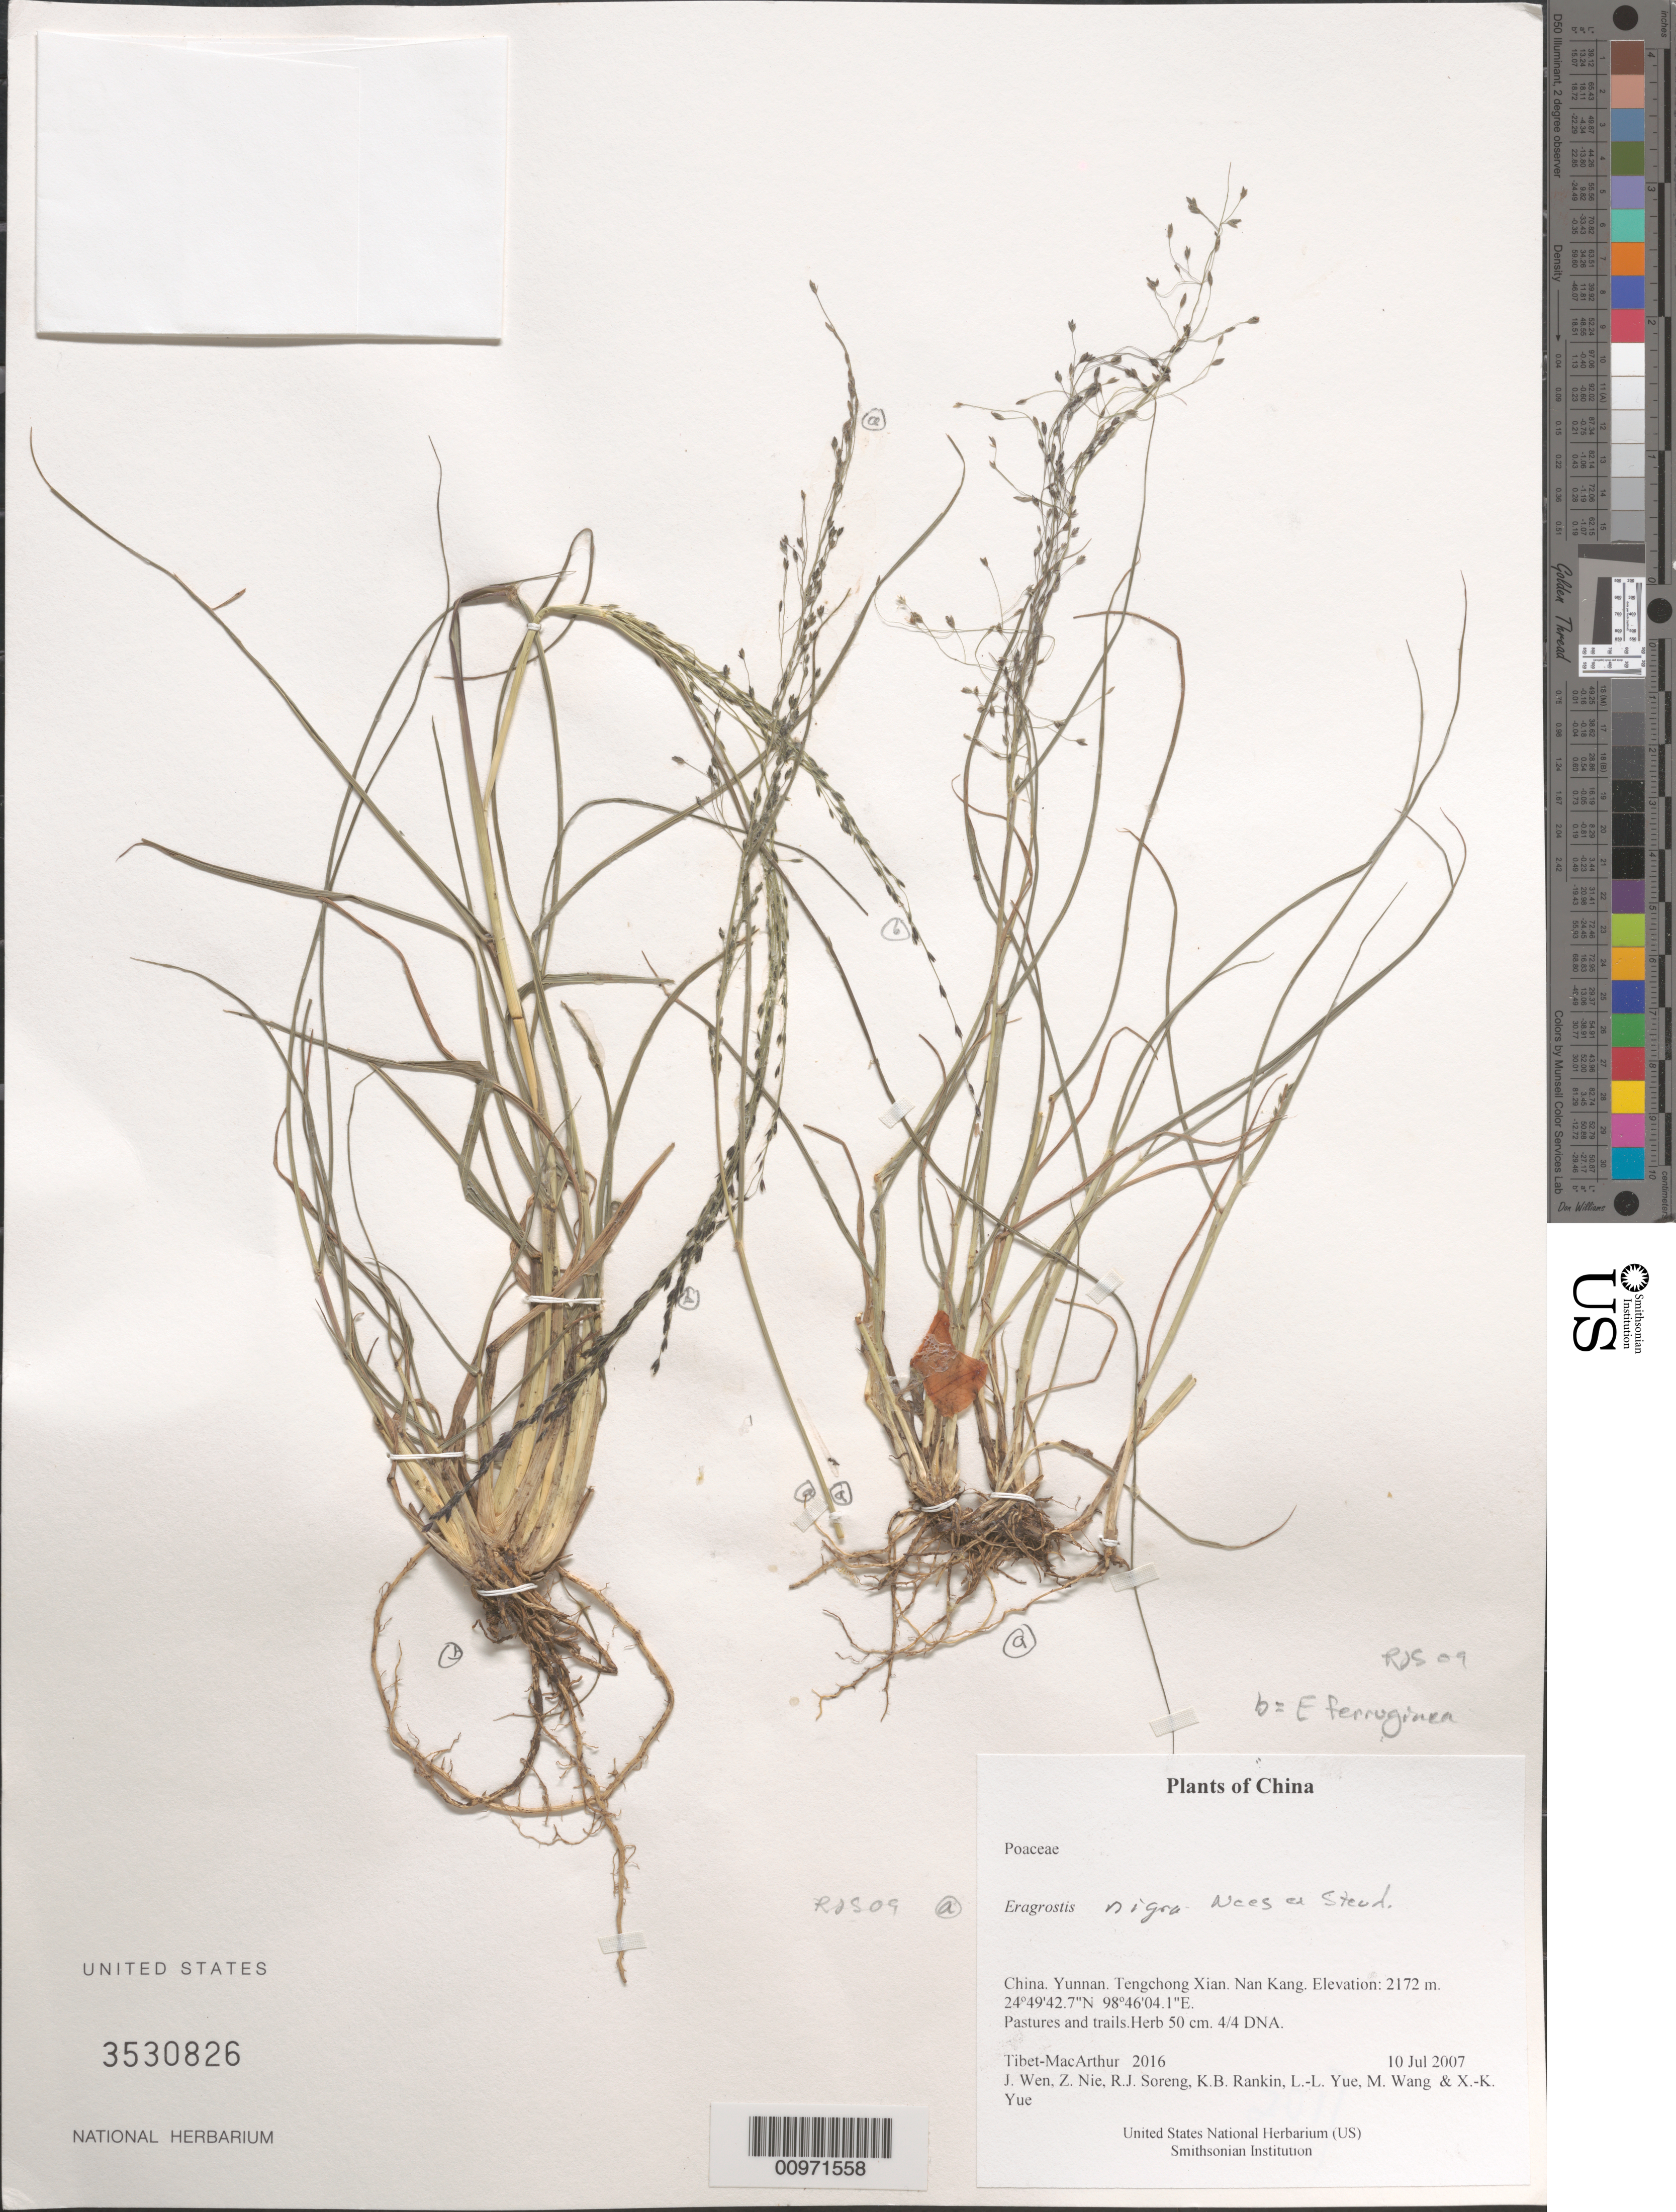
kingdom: Plantae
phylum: Tracheophyta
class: Liliopsida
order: Poales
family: Poaceae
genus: Eragrostis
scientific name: Eragrostis nigra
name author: Nees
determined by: Soreng, Robert J., Research Associate (BOT), Smithsonian Institution - National Museum of Natural History (UNITED STATES)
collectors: Tibet-MacArthur, J. Wen, Z. Nie, R. J. Soreng, K. Rankin, L. Yue, M. Wang & X. Yue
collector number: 2016a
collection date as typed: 10 Jul 2007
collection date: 2007-07-10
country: China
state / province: Yunnan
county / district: Tengchong Xian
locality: Nan Kang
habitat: Pastures and trails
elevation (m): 2172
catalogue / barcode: US 3530826